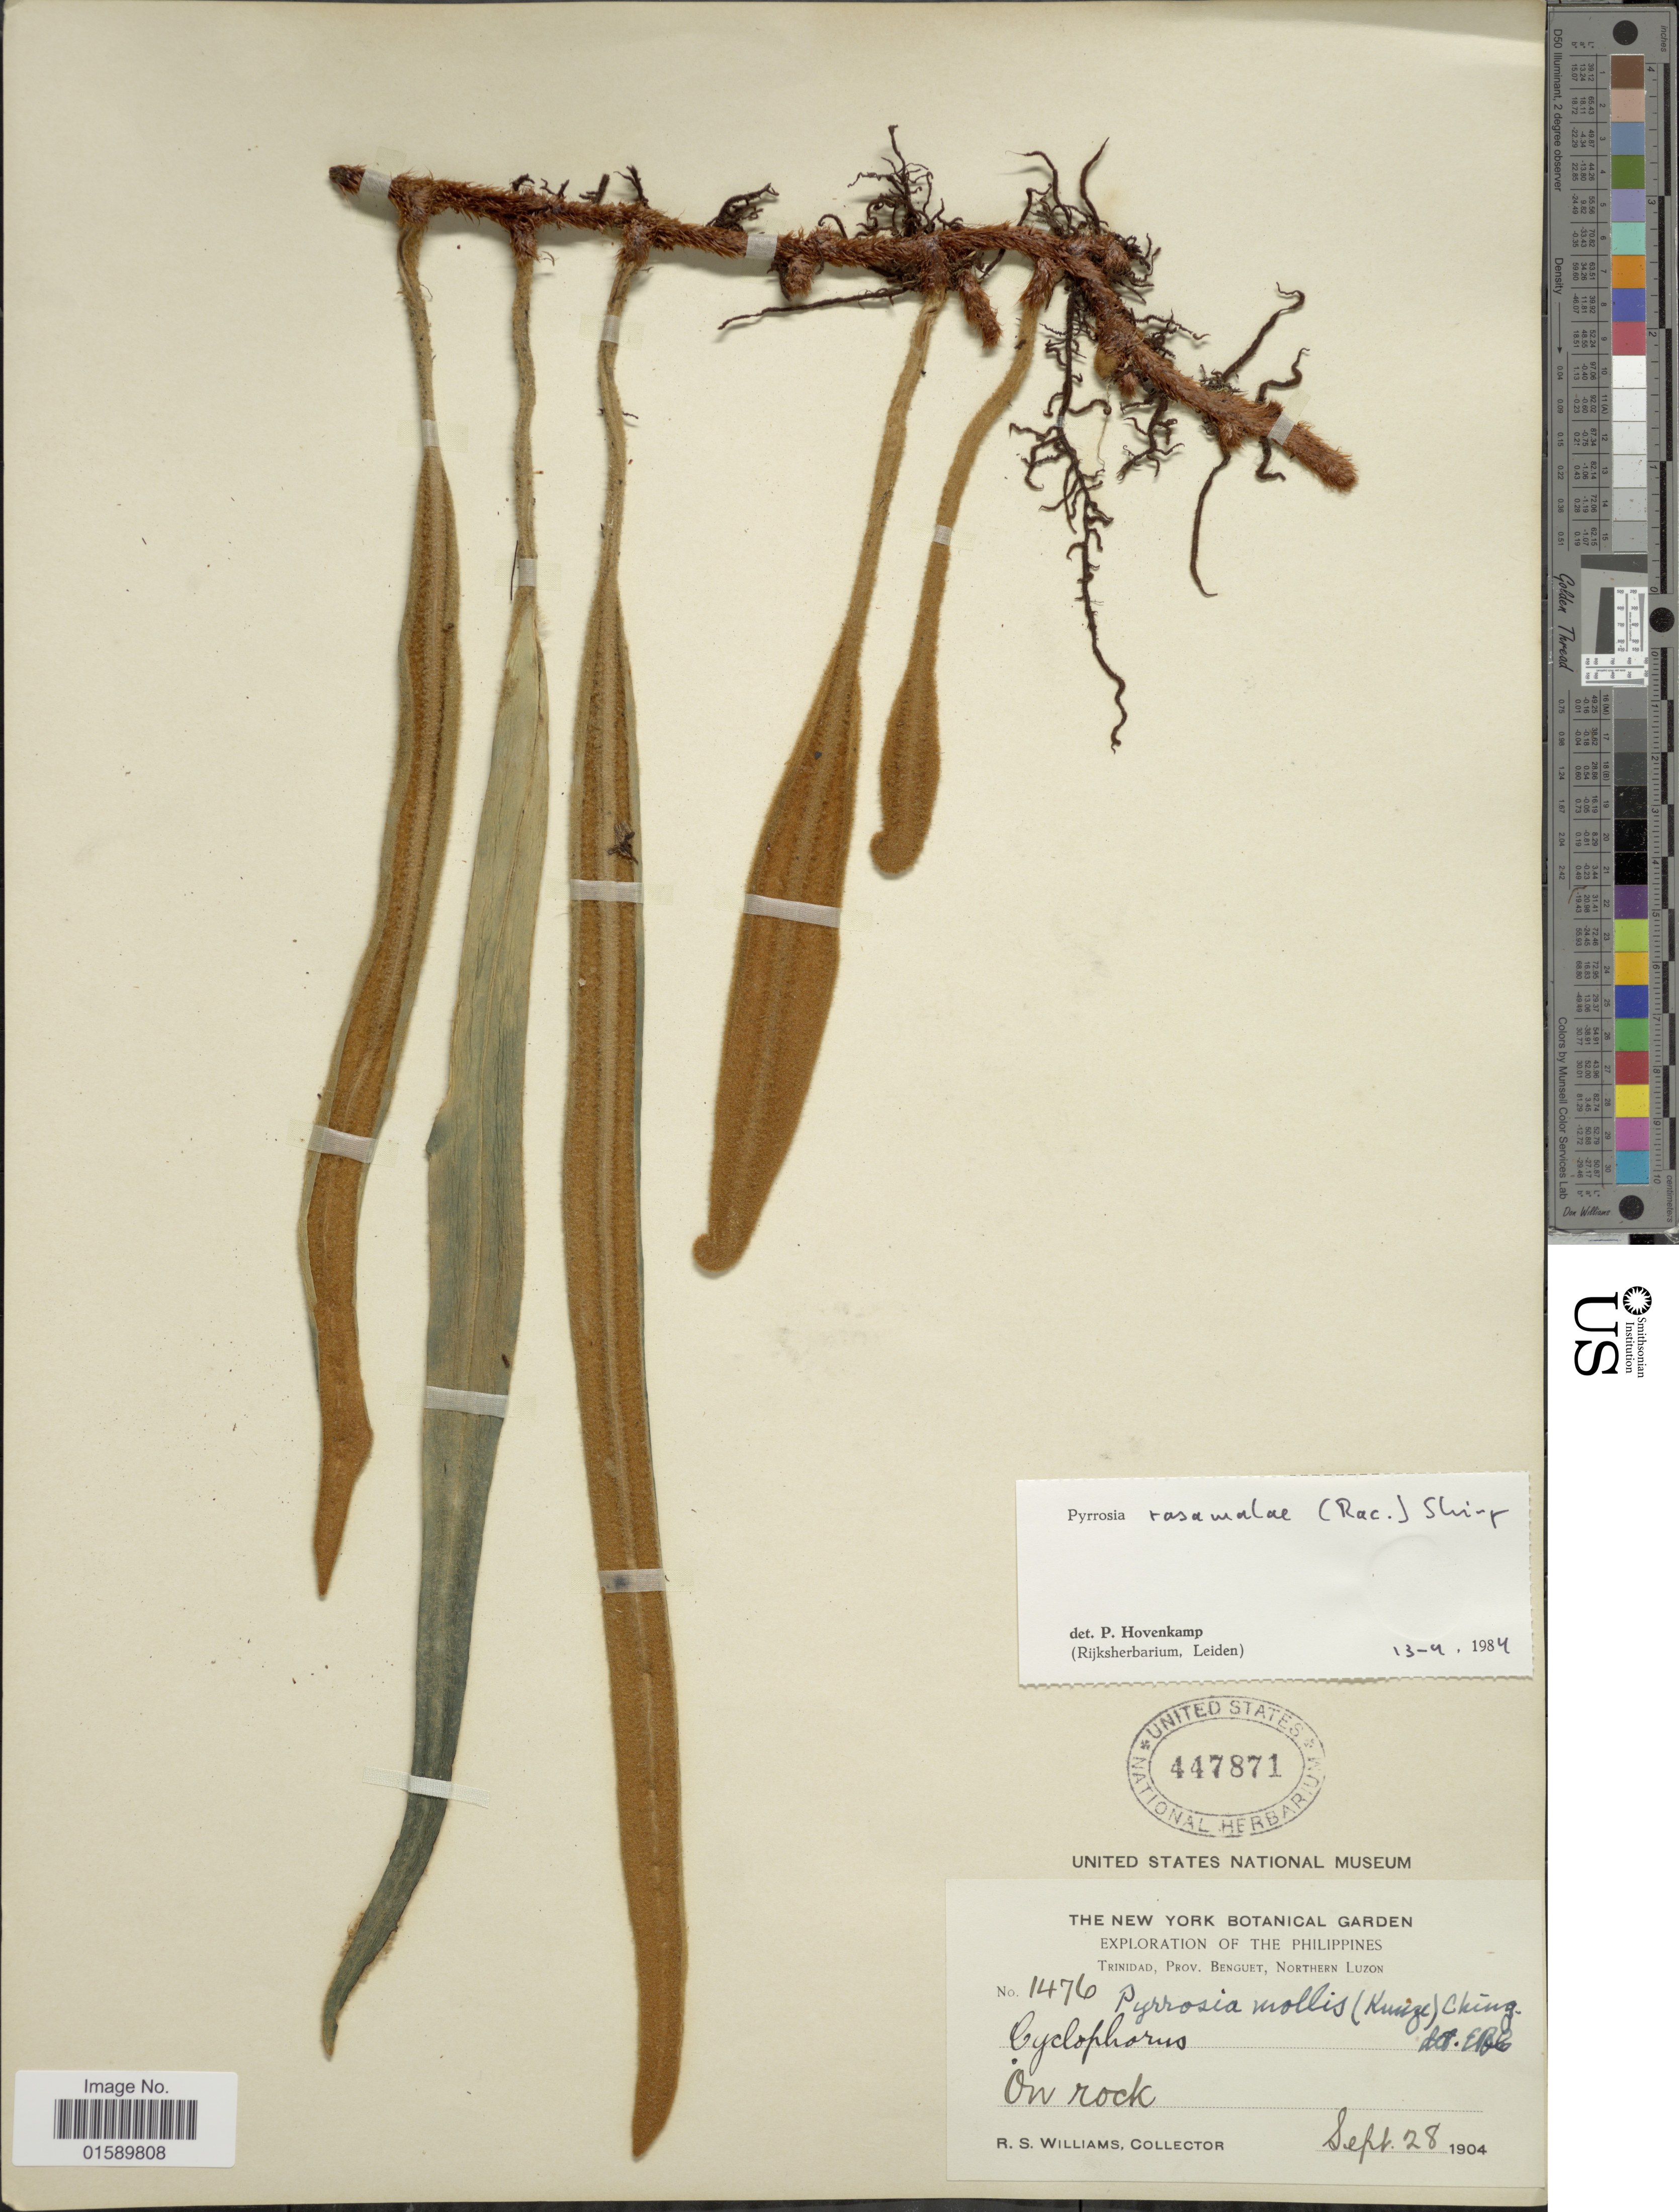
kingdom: Plantae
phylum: Tracheophyta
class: Polypodiopsida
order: Polypodiales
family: Polypodiaceae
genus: Pyrrosia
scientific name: Pyrrosia rasamalae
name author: (Racib.) K.H. Shing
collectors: R. S. Williams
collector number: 1476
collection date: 1904-09-28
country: Philippines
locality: Trinidad, Prov. Benguet, Northern Luzon.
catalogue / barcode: US 447871